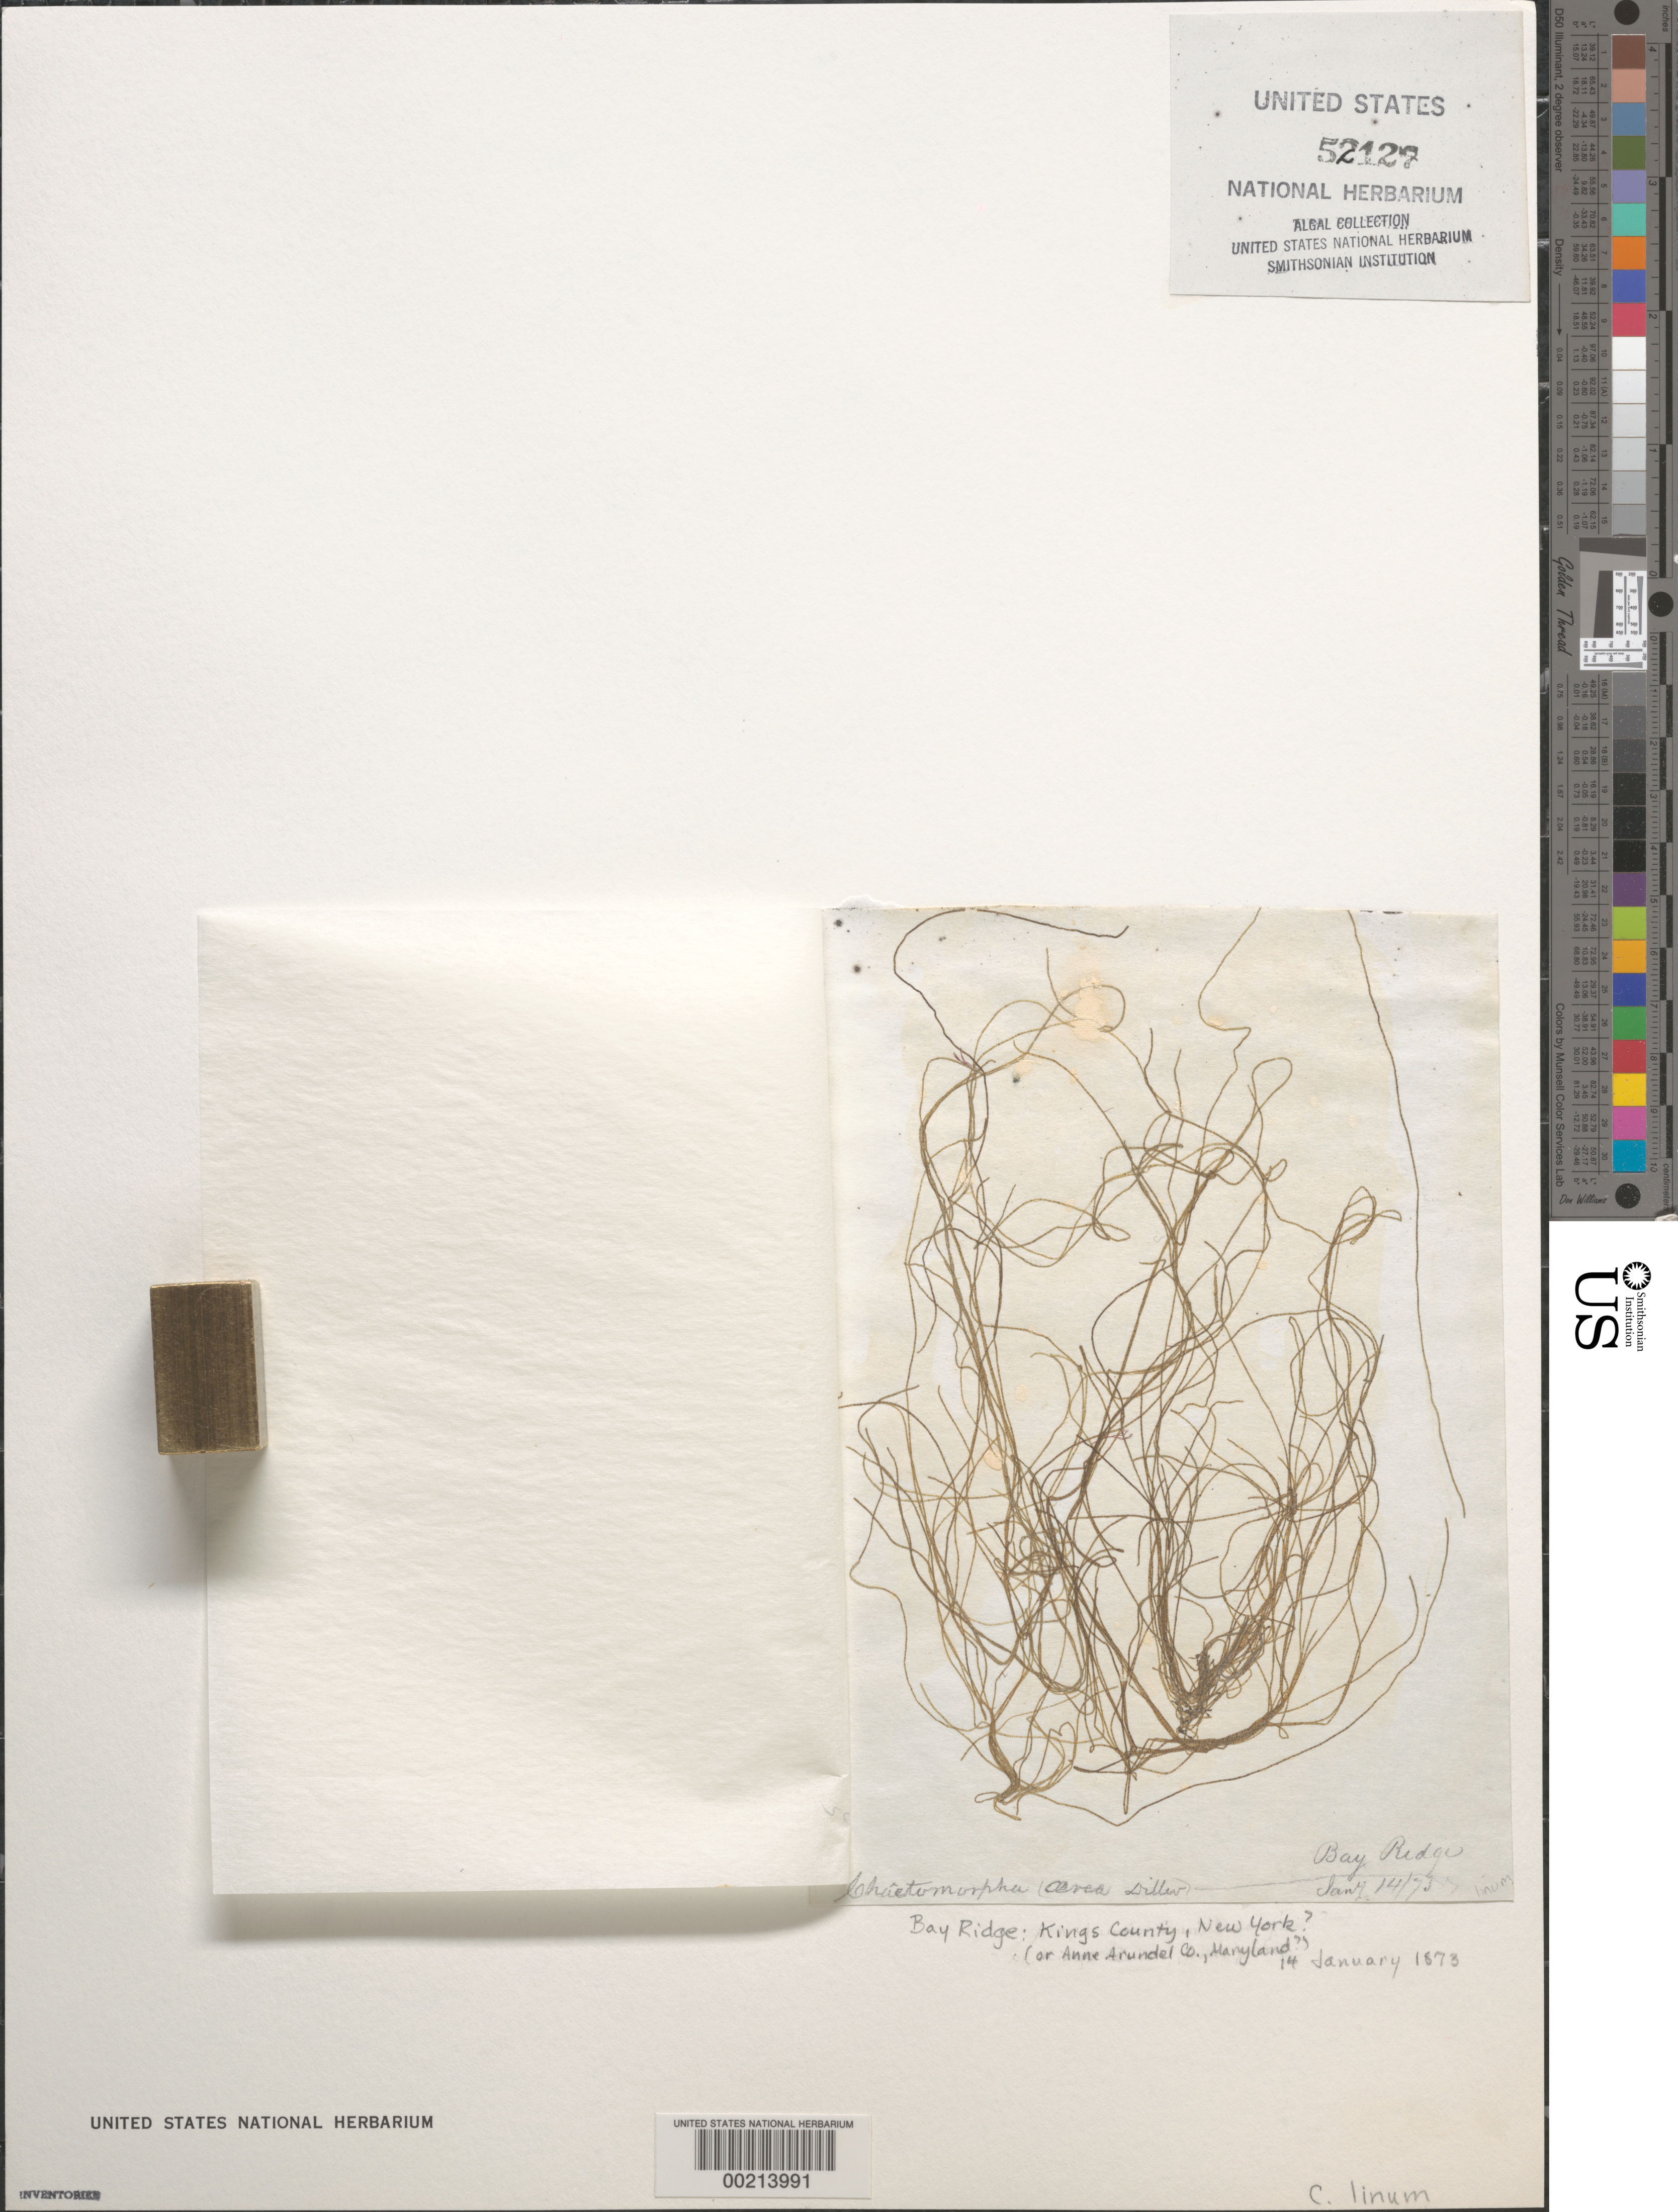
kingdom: Plantae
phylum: Chlorophyta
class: Ulvophyceae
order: Cladophorales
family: Cladophoraceae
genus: Chaetomorpha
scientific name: Chaetomorpha linum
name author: (O.F. Muell.) Kütz.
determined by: Phinney, H. K.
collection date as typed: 14 Jan 1873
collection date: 1873-01-14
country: United States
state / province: New York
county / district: Kings County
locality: Bay Ridge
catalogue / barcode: US 52127